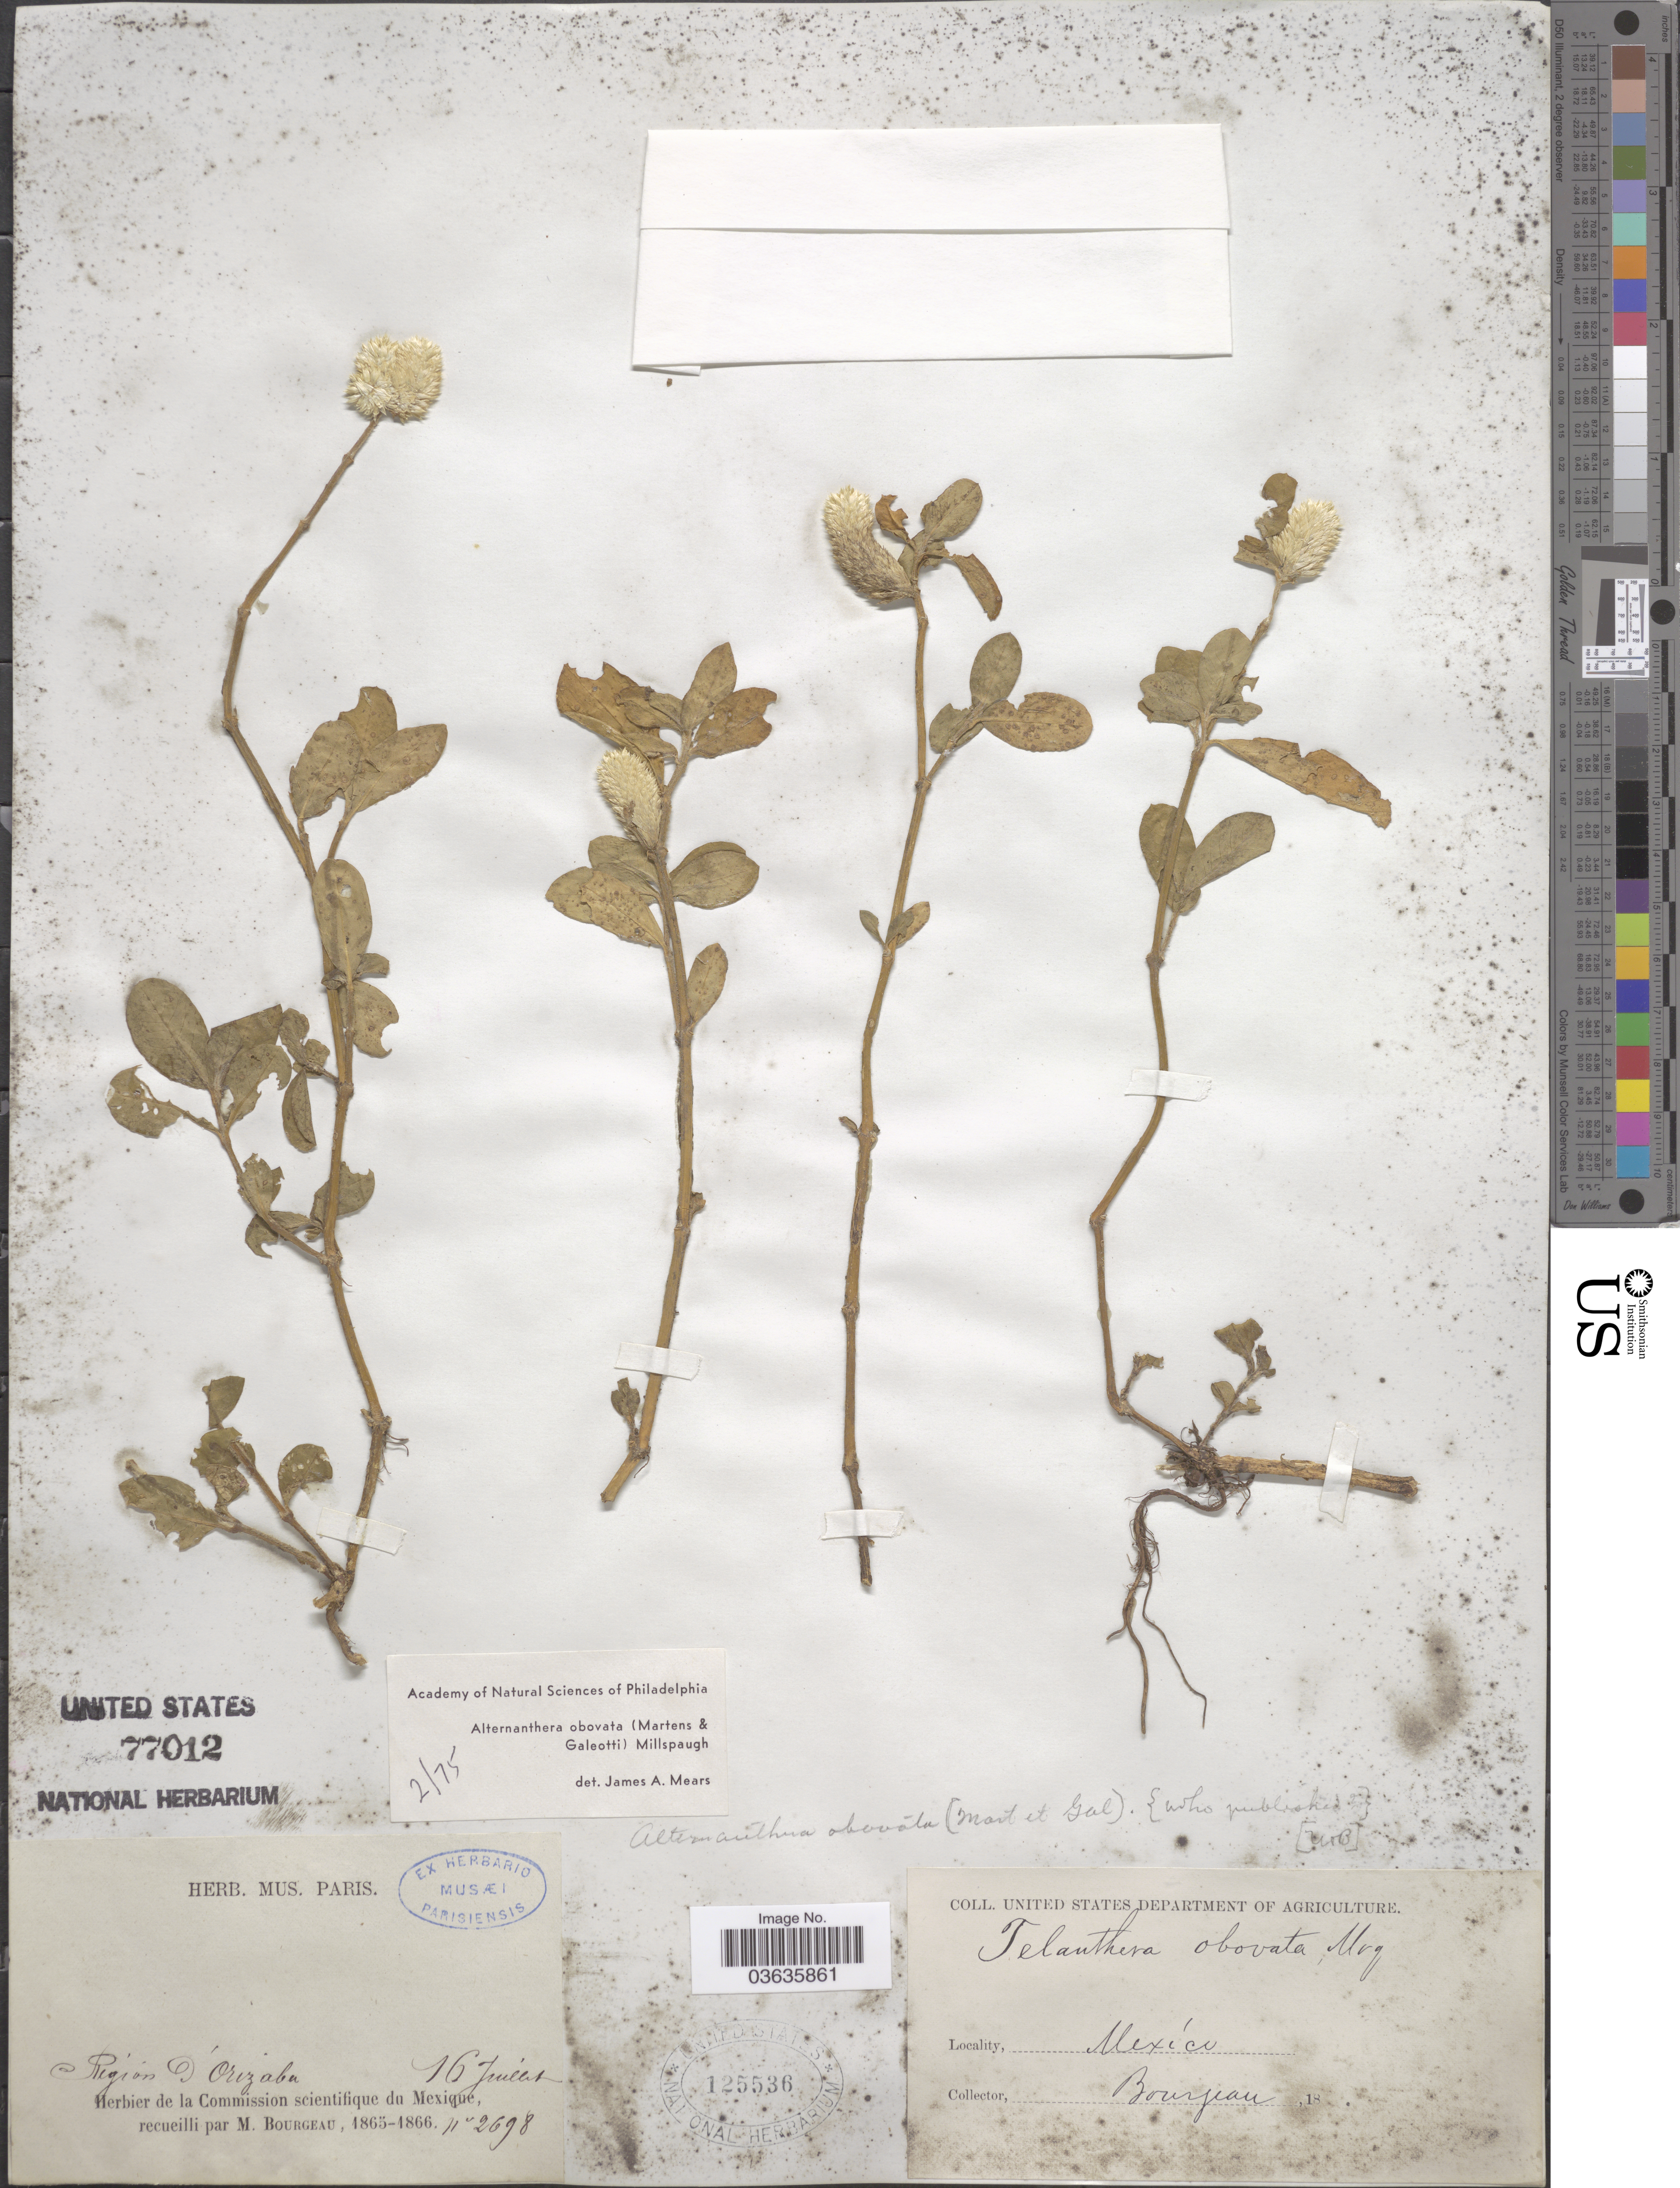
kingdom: Plantae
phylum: Tracheophyta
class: Magnoliopsida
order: Caryophyllales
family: Amaranthaceae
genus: Alternanthera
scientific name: Alternanthera obovata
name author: (M. Martens) Millsp.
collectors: M. Bourgeau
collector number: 2698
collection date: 1865-07-16/1866-07-16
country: Mexico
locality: Región d'Orizaba.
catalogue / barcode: US 77012